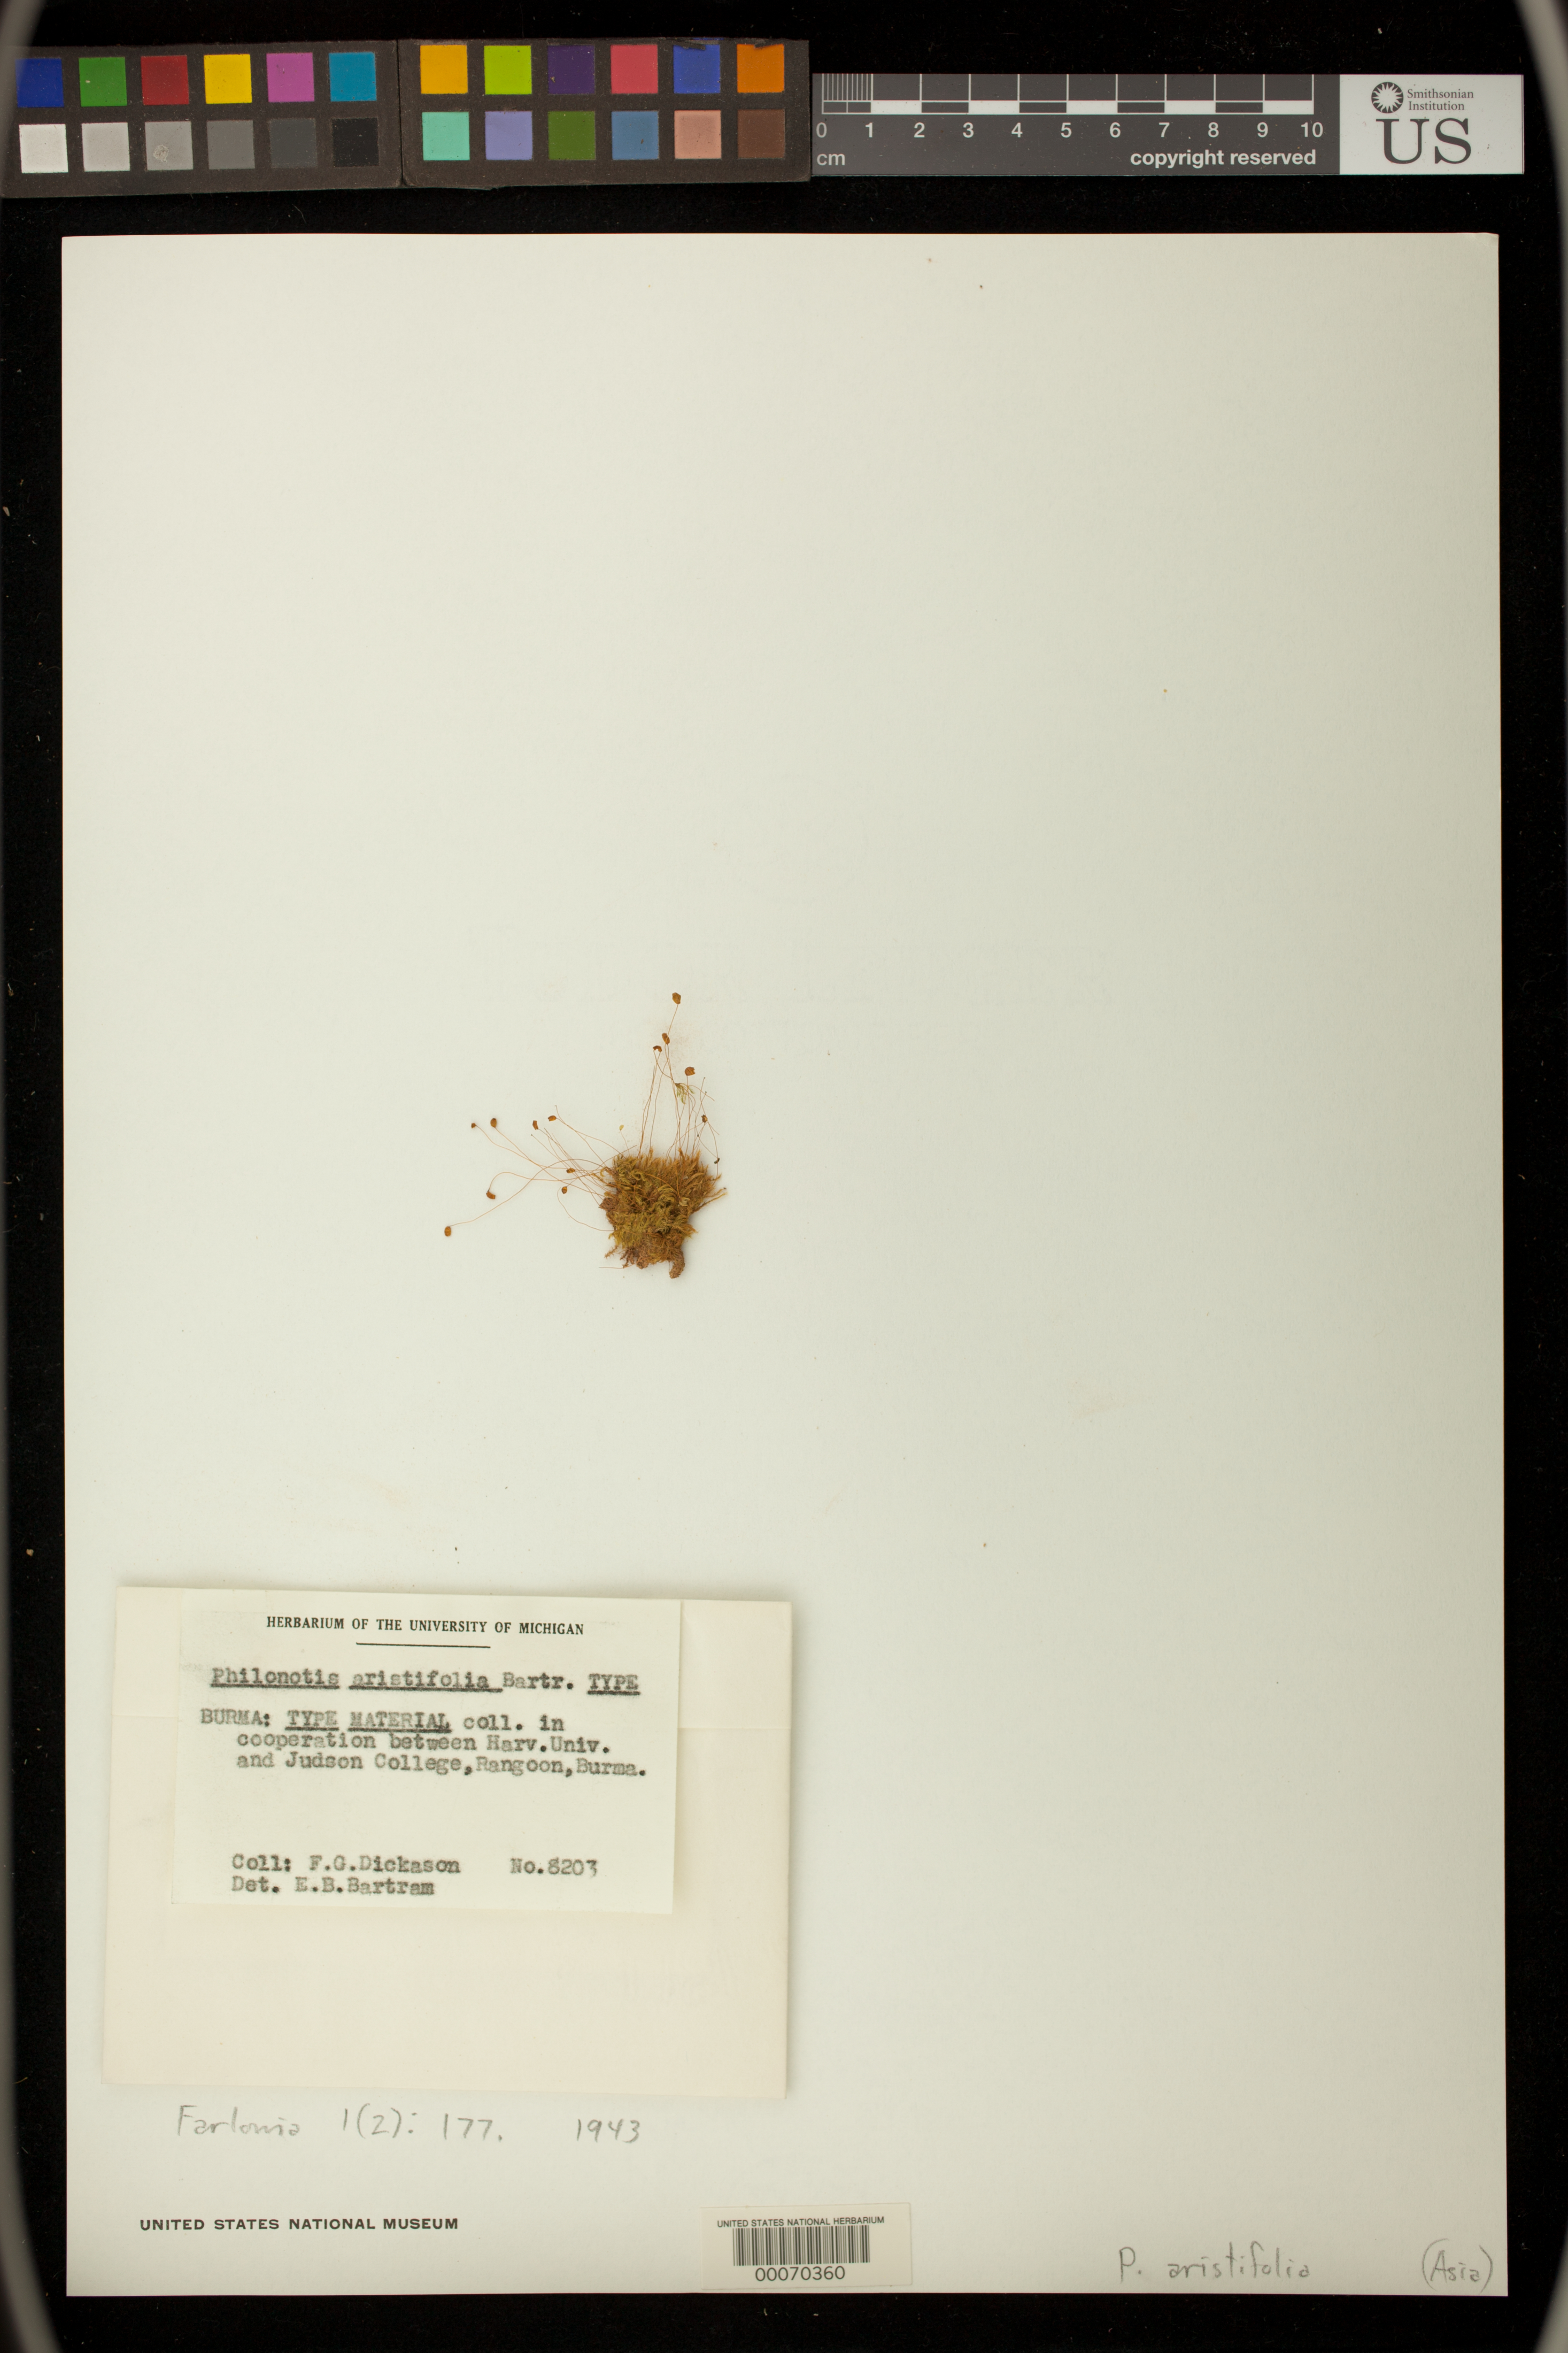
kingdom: Plantae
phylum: Bryophyta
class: Bryopsida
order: Bartramiales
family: Bartramiaceae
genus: Philonotis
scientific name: Philonotis aristifolia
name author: E.B. Bartram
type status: Type Collection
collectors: F. Dickason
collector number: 8203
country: Myanmar